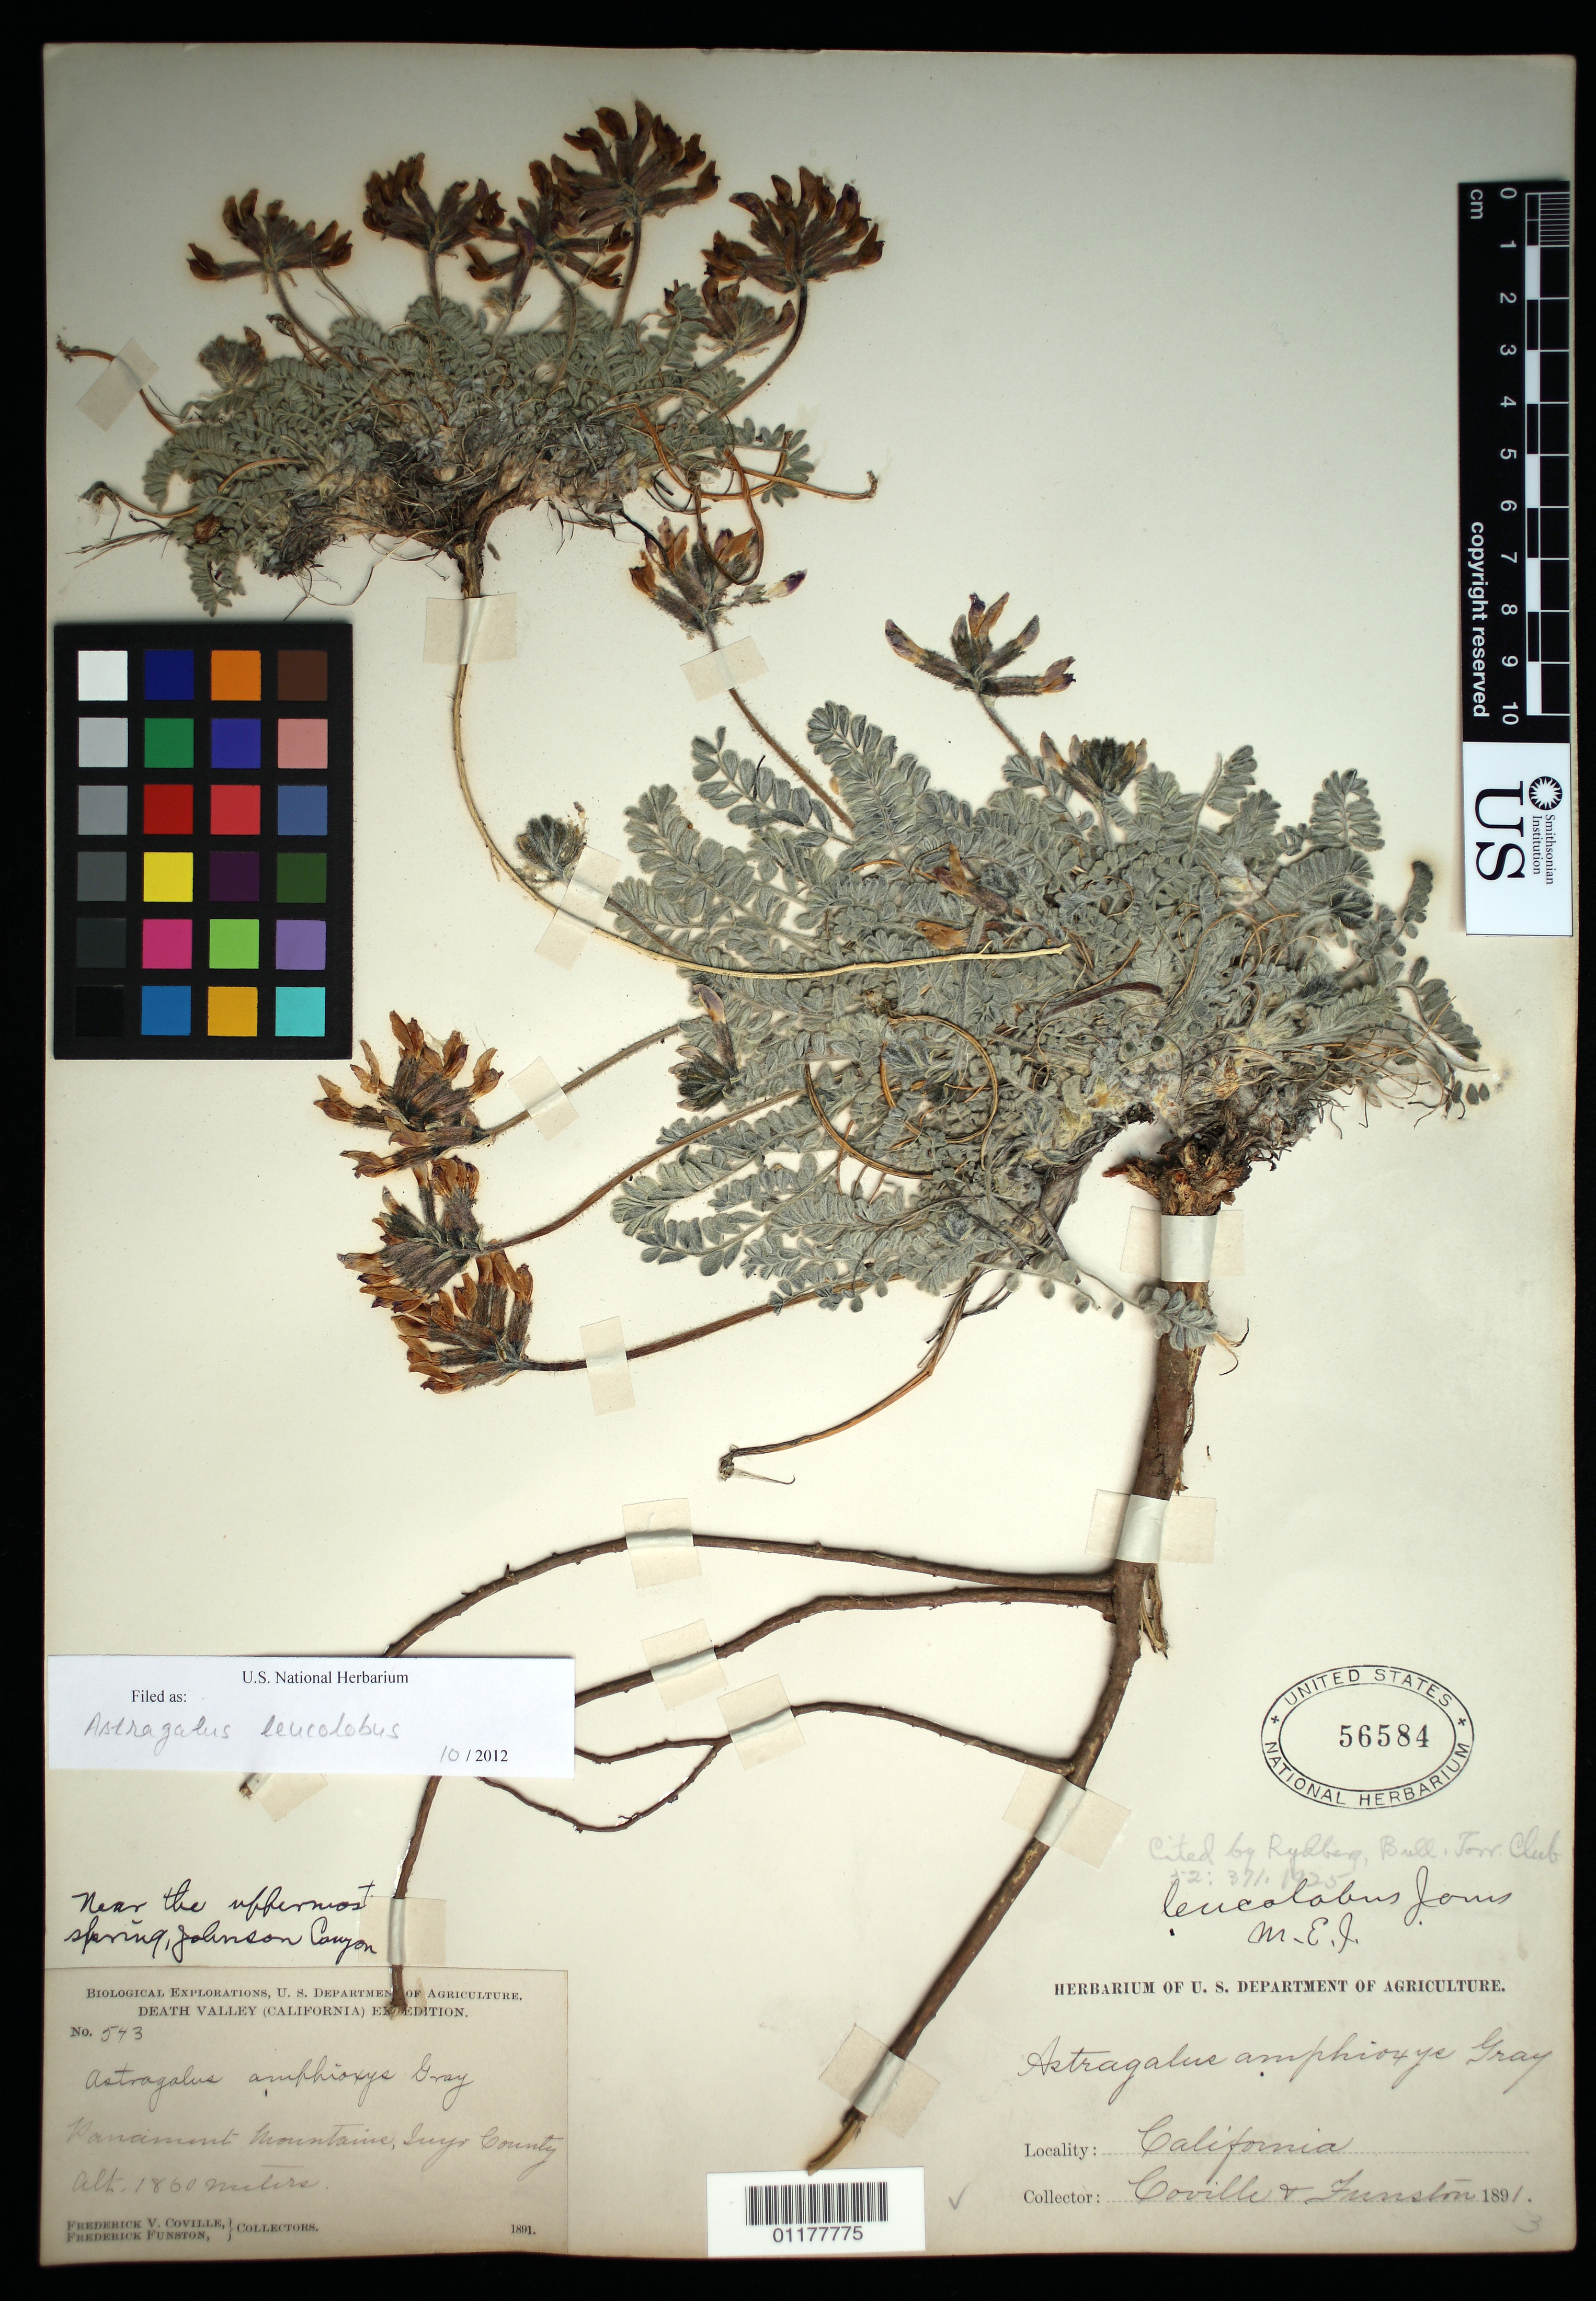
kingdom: Plantae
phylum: Tracheophyta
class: Magnoliopsida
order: Fabales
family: Fabaceae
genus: Astragalus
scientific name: Astragalus leucolobus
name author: S. Watson ex M.E. Jones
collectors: F. V. Coville & F. Funston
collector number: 573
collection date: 1891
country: United States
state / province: California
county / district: Inyo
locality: Johnson Canon, near the uppermost spring.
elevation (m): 1850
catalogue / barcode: US 56584